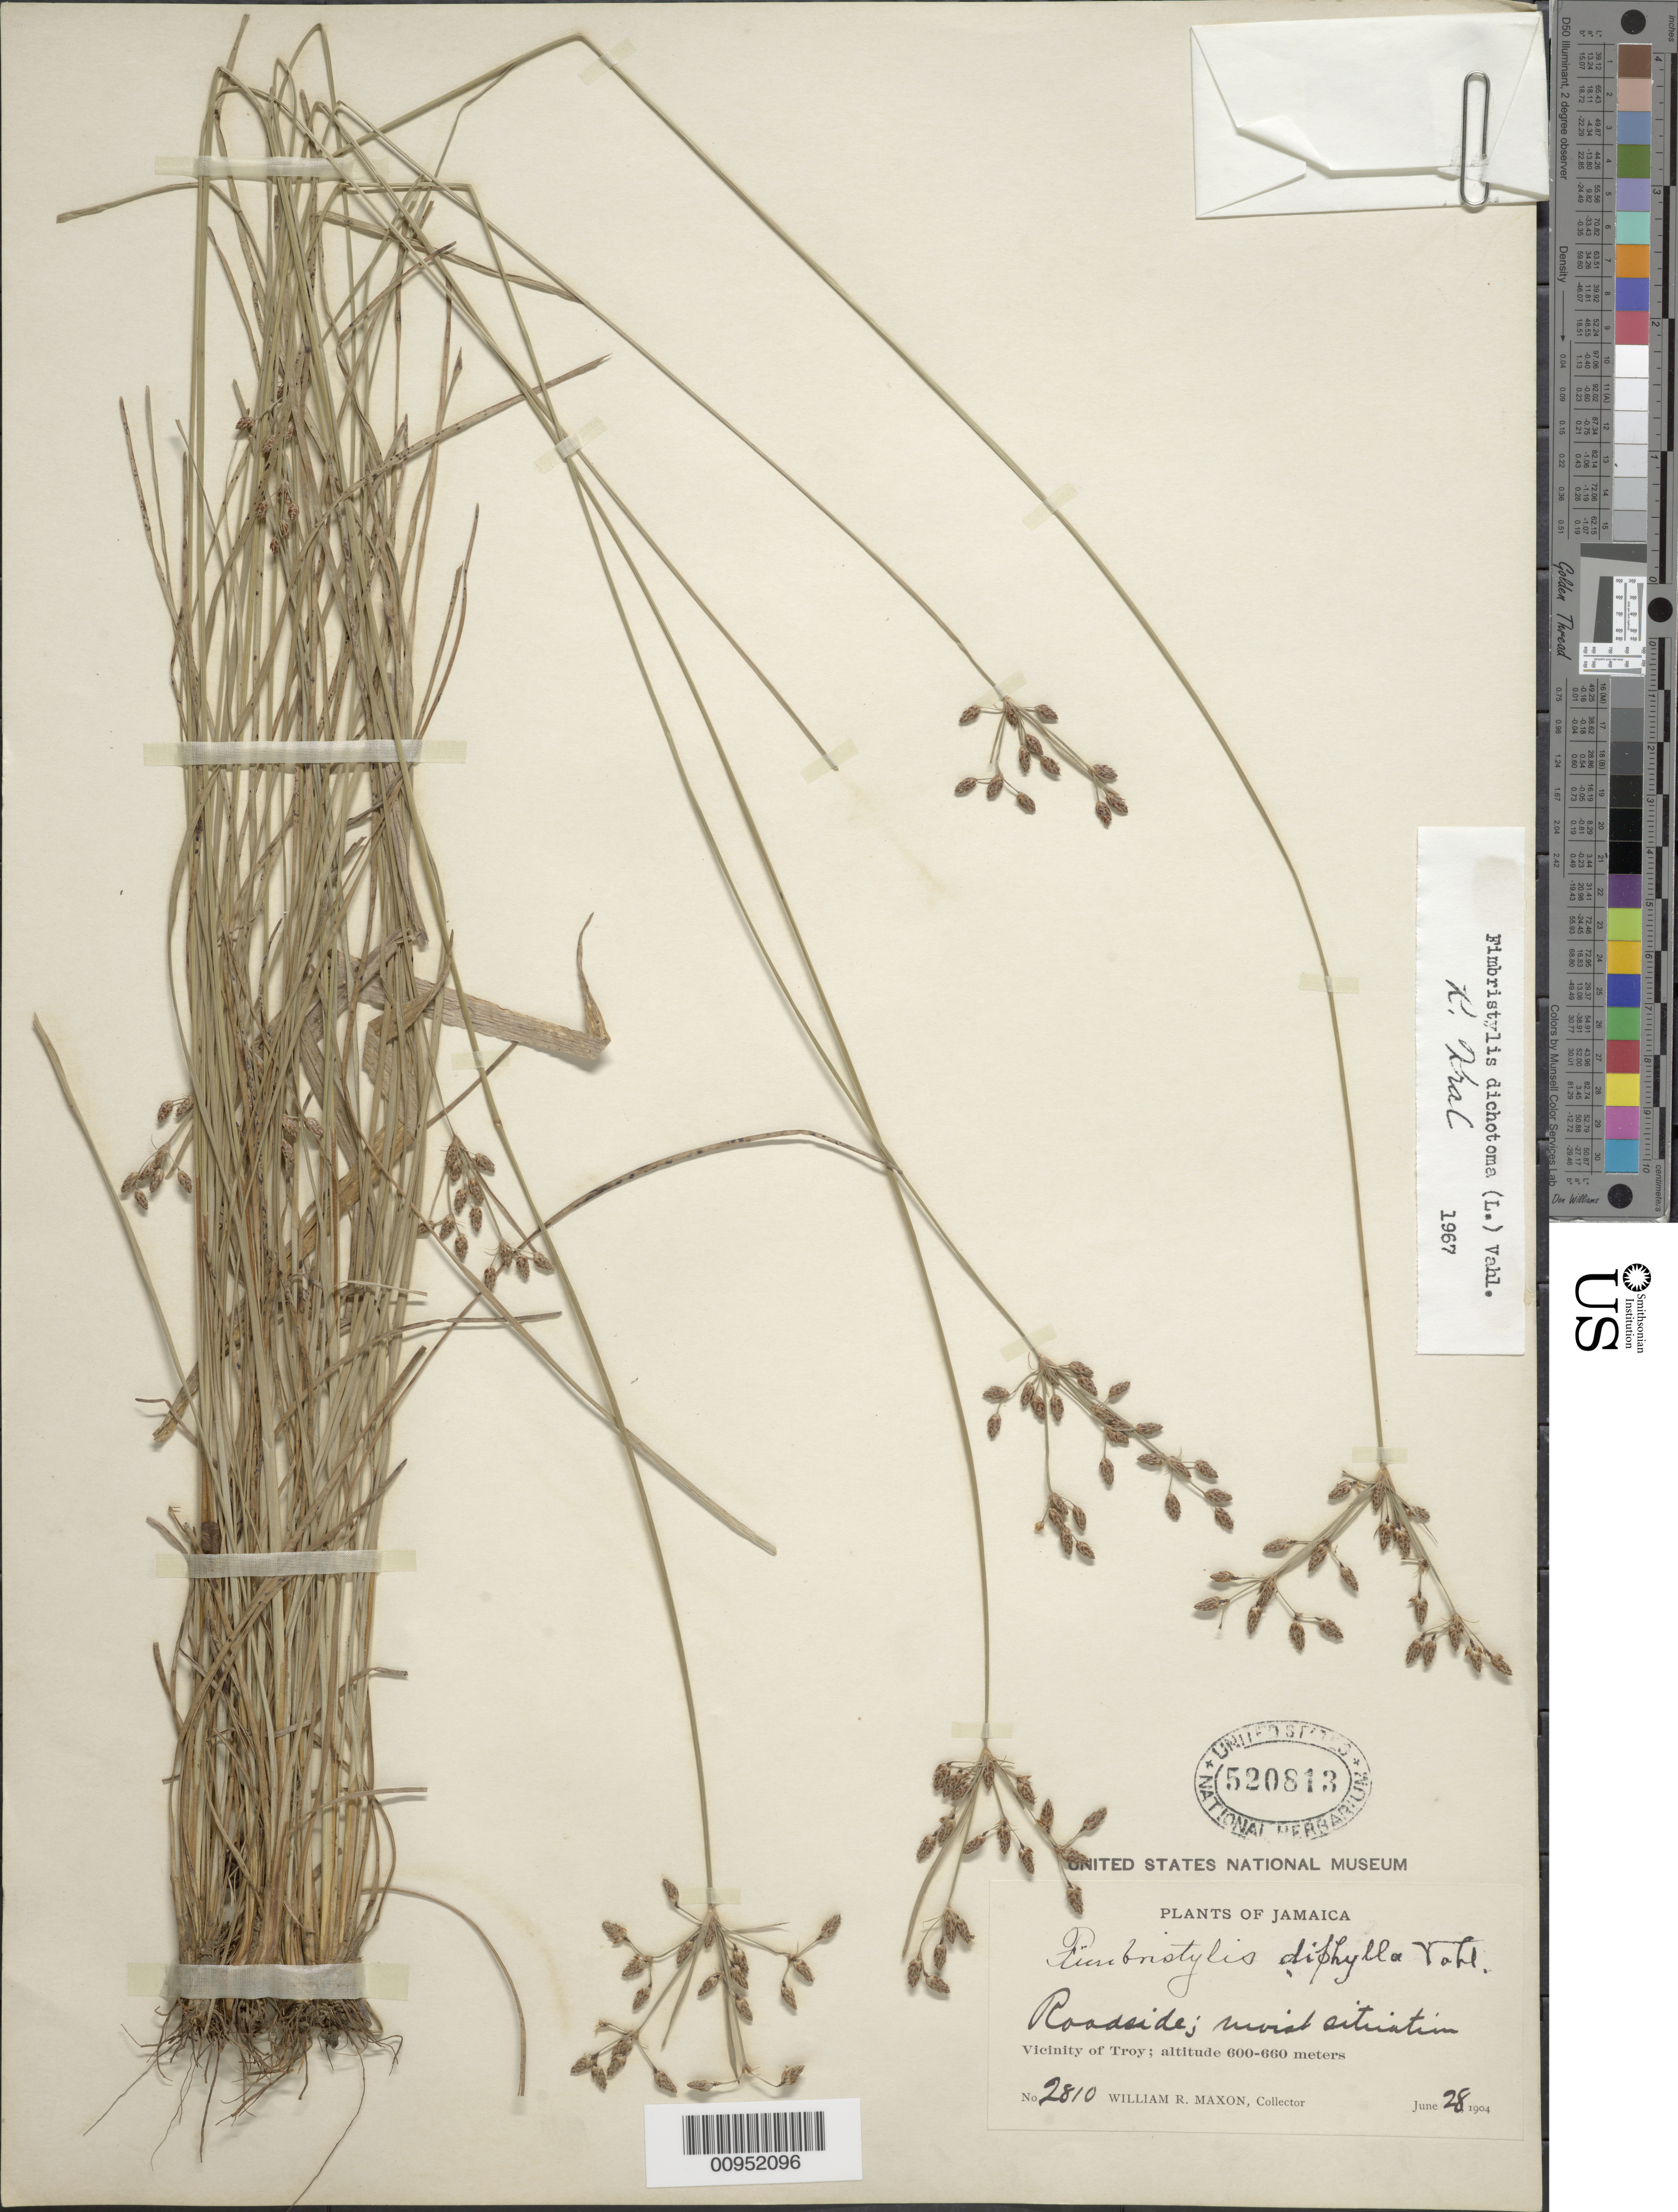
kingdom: Plantae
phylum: Tracheophyta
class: Liliopsida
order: Poales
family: Cyperaceae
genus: Fimbristylis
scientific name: Fimbristylis dichotoma subsp. dichotoma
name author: (L.) Vahl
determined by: Kral, Robert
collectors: W. R. Maxon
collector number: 2810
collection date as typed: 28 Jun 1904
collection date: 1904-06-28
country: Jamaica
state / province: Trelawny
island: Jamaica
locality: Vicinity of Troy, roadsides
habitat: Roadsides, moist situation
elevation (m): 600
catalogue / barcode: US 520813